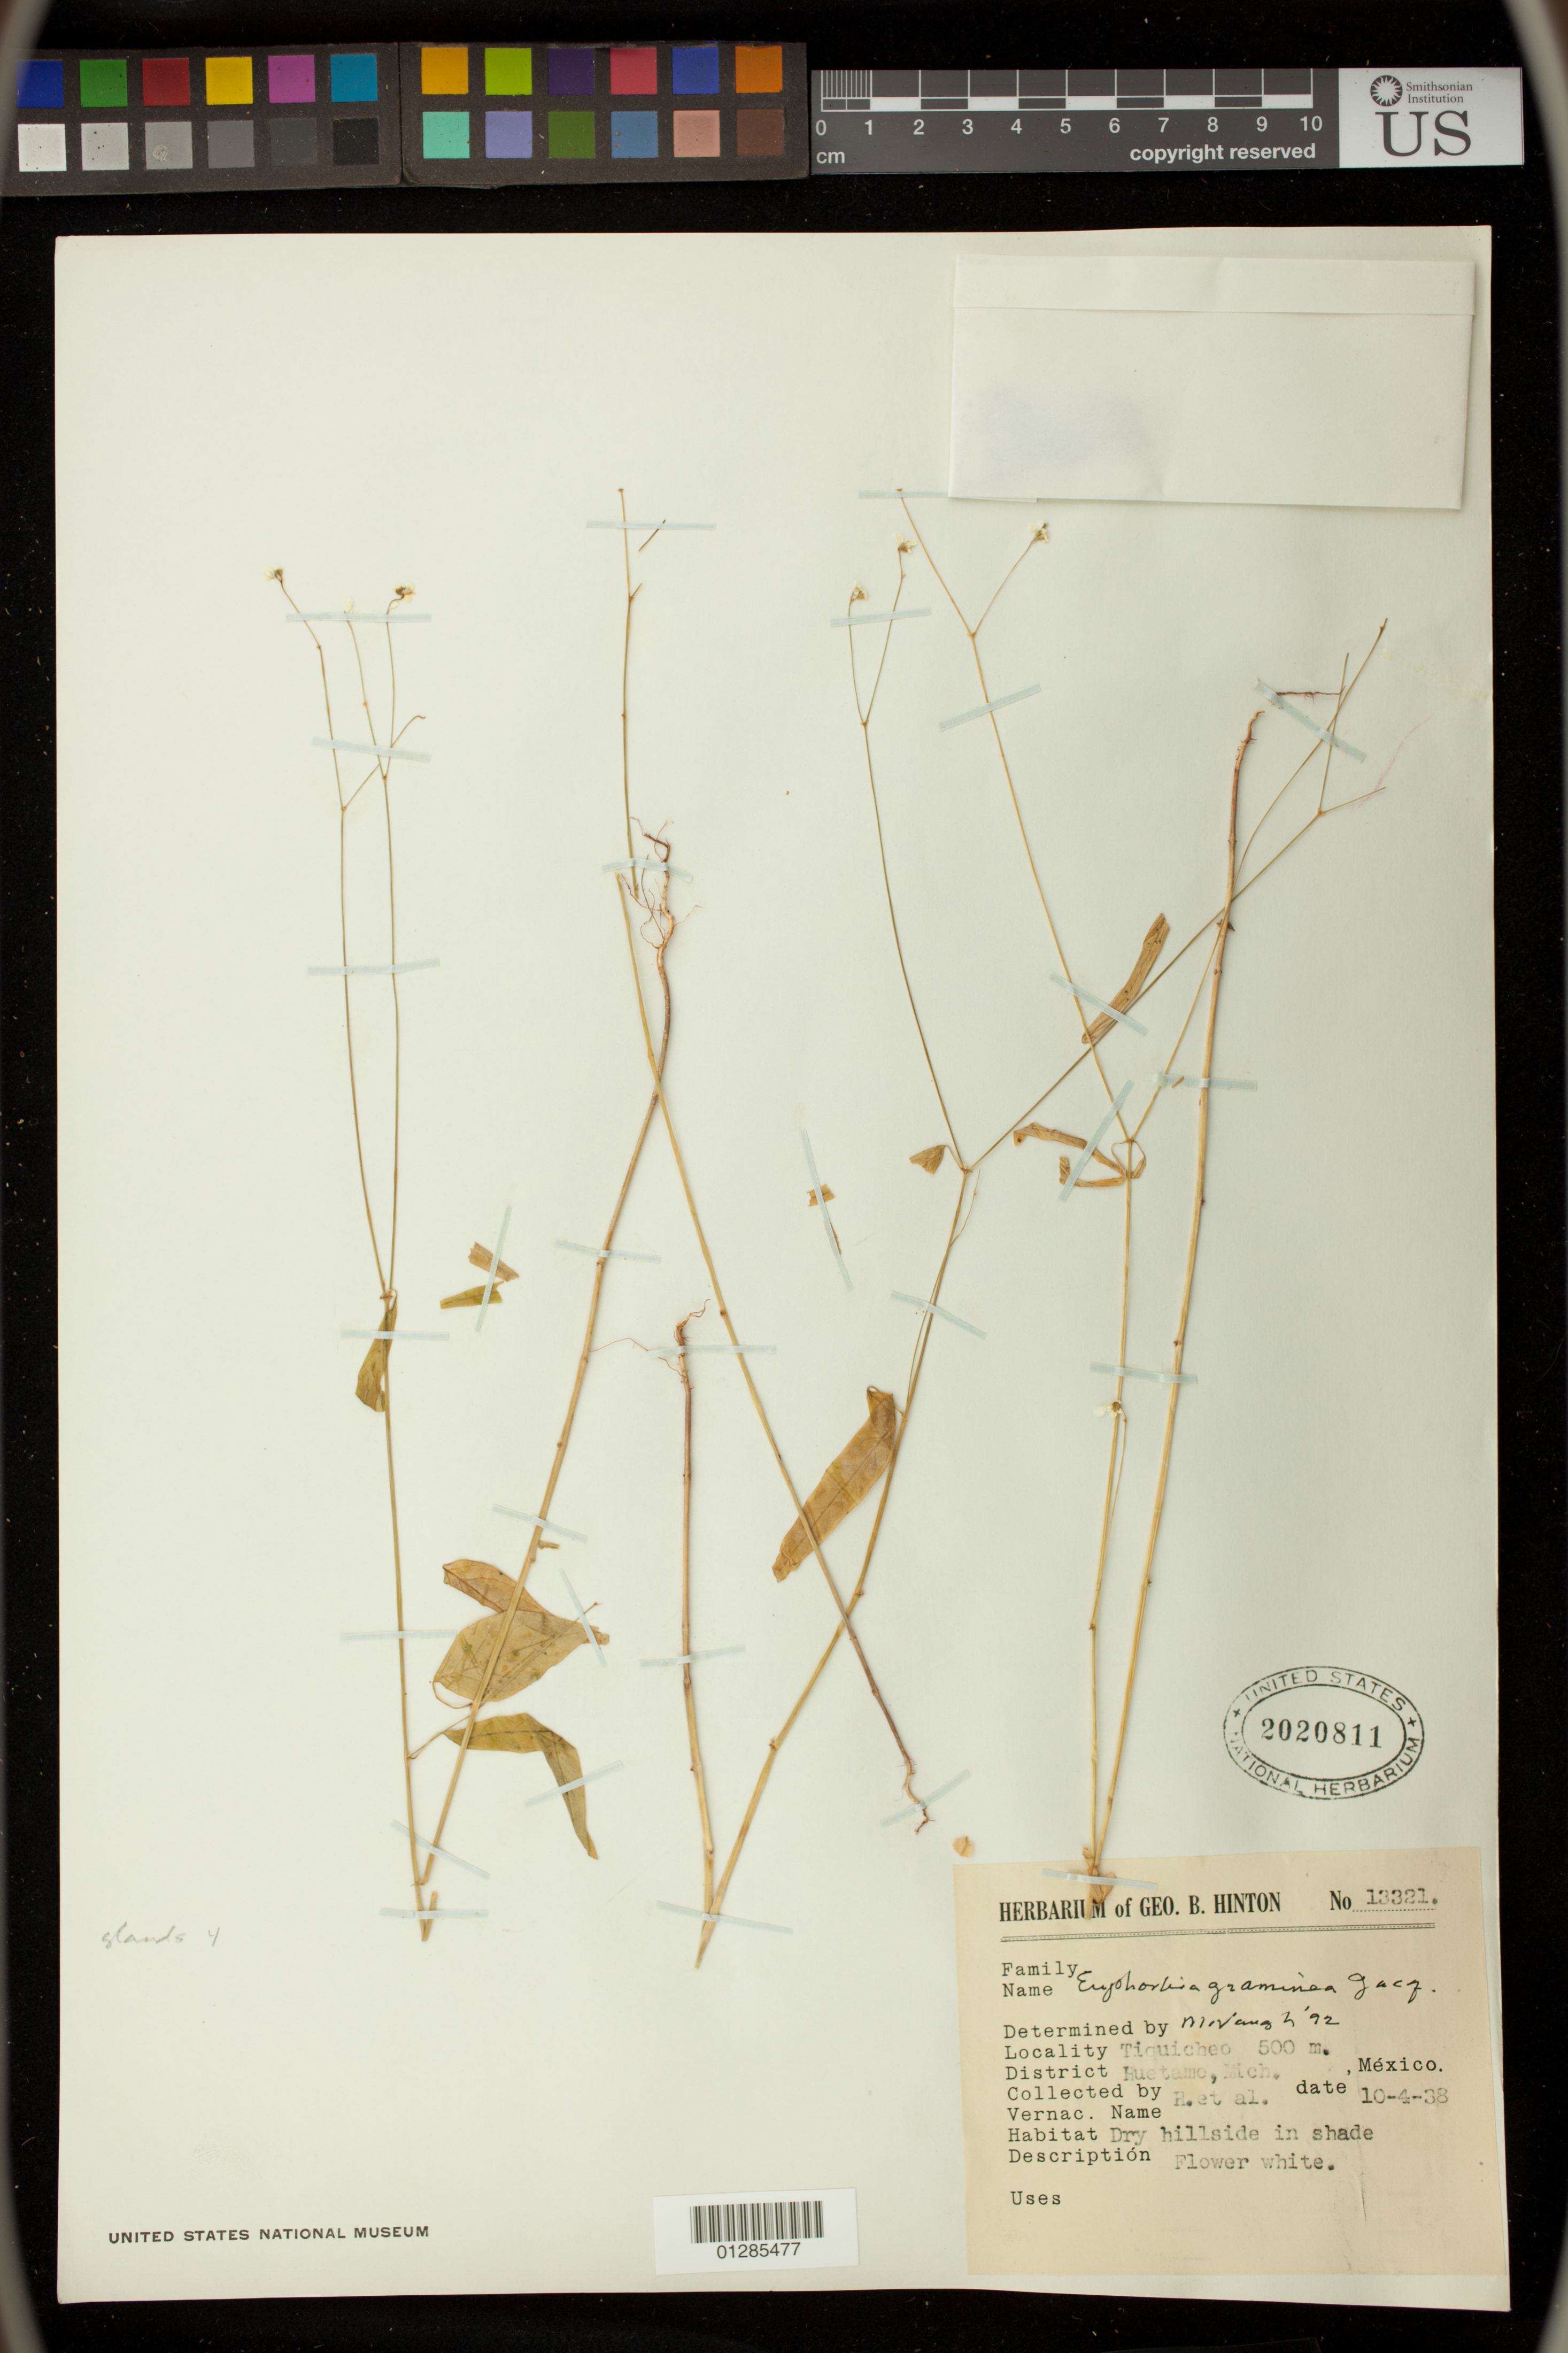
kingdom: Plantae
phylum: Tracheophyta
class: Magnoliopsida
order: Malpighiales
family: Euphorbiaceae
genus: Euphorbia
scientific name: Euphorbia graminea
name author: Jacq.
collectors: G. B. Hinton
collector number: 13321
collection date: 1938-04-10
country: Mexico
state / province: Michoacan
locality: Tiquicheo, District Huetamo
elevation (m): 500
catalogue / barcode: US 2020811